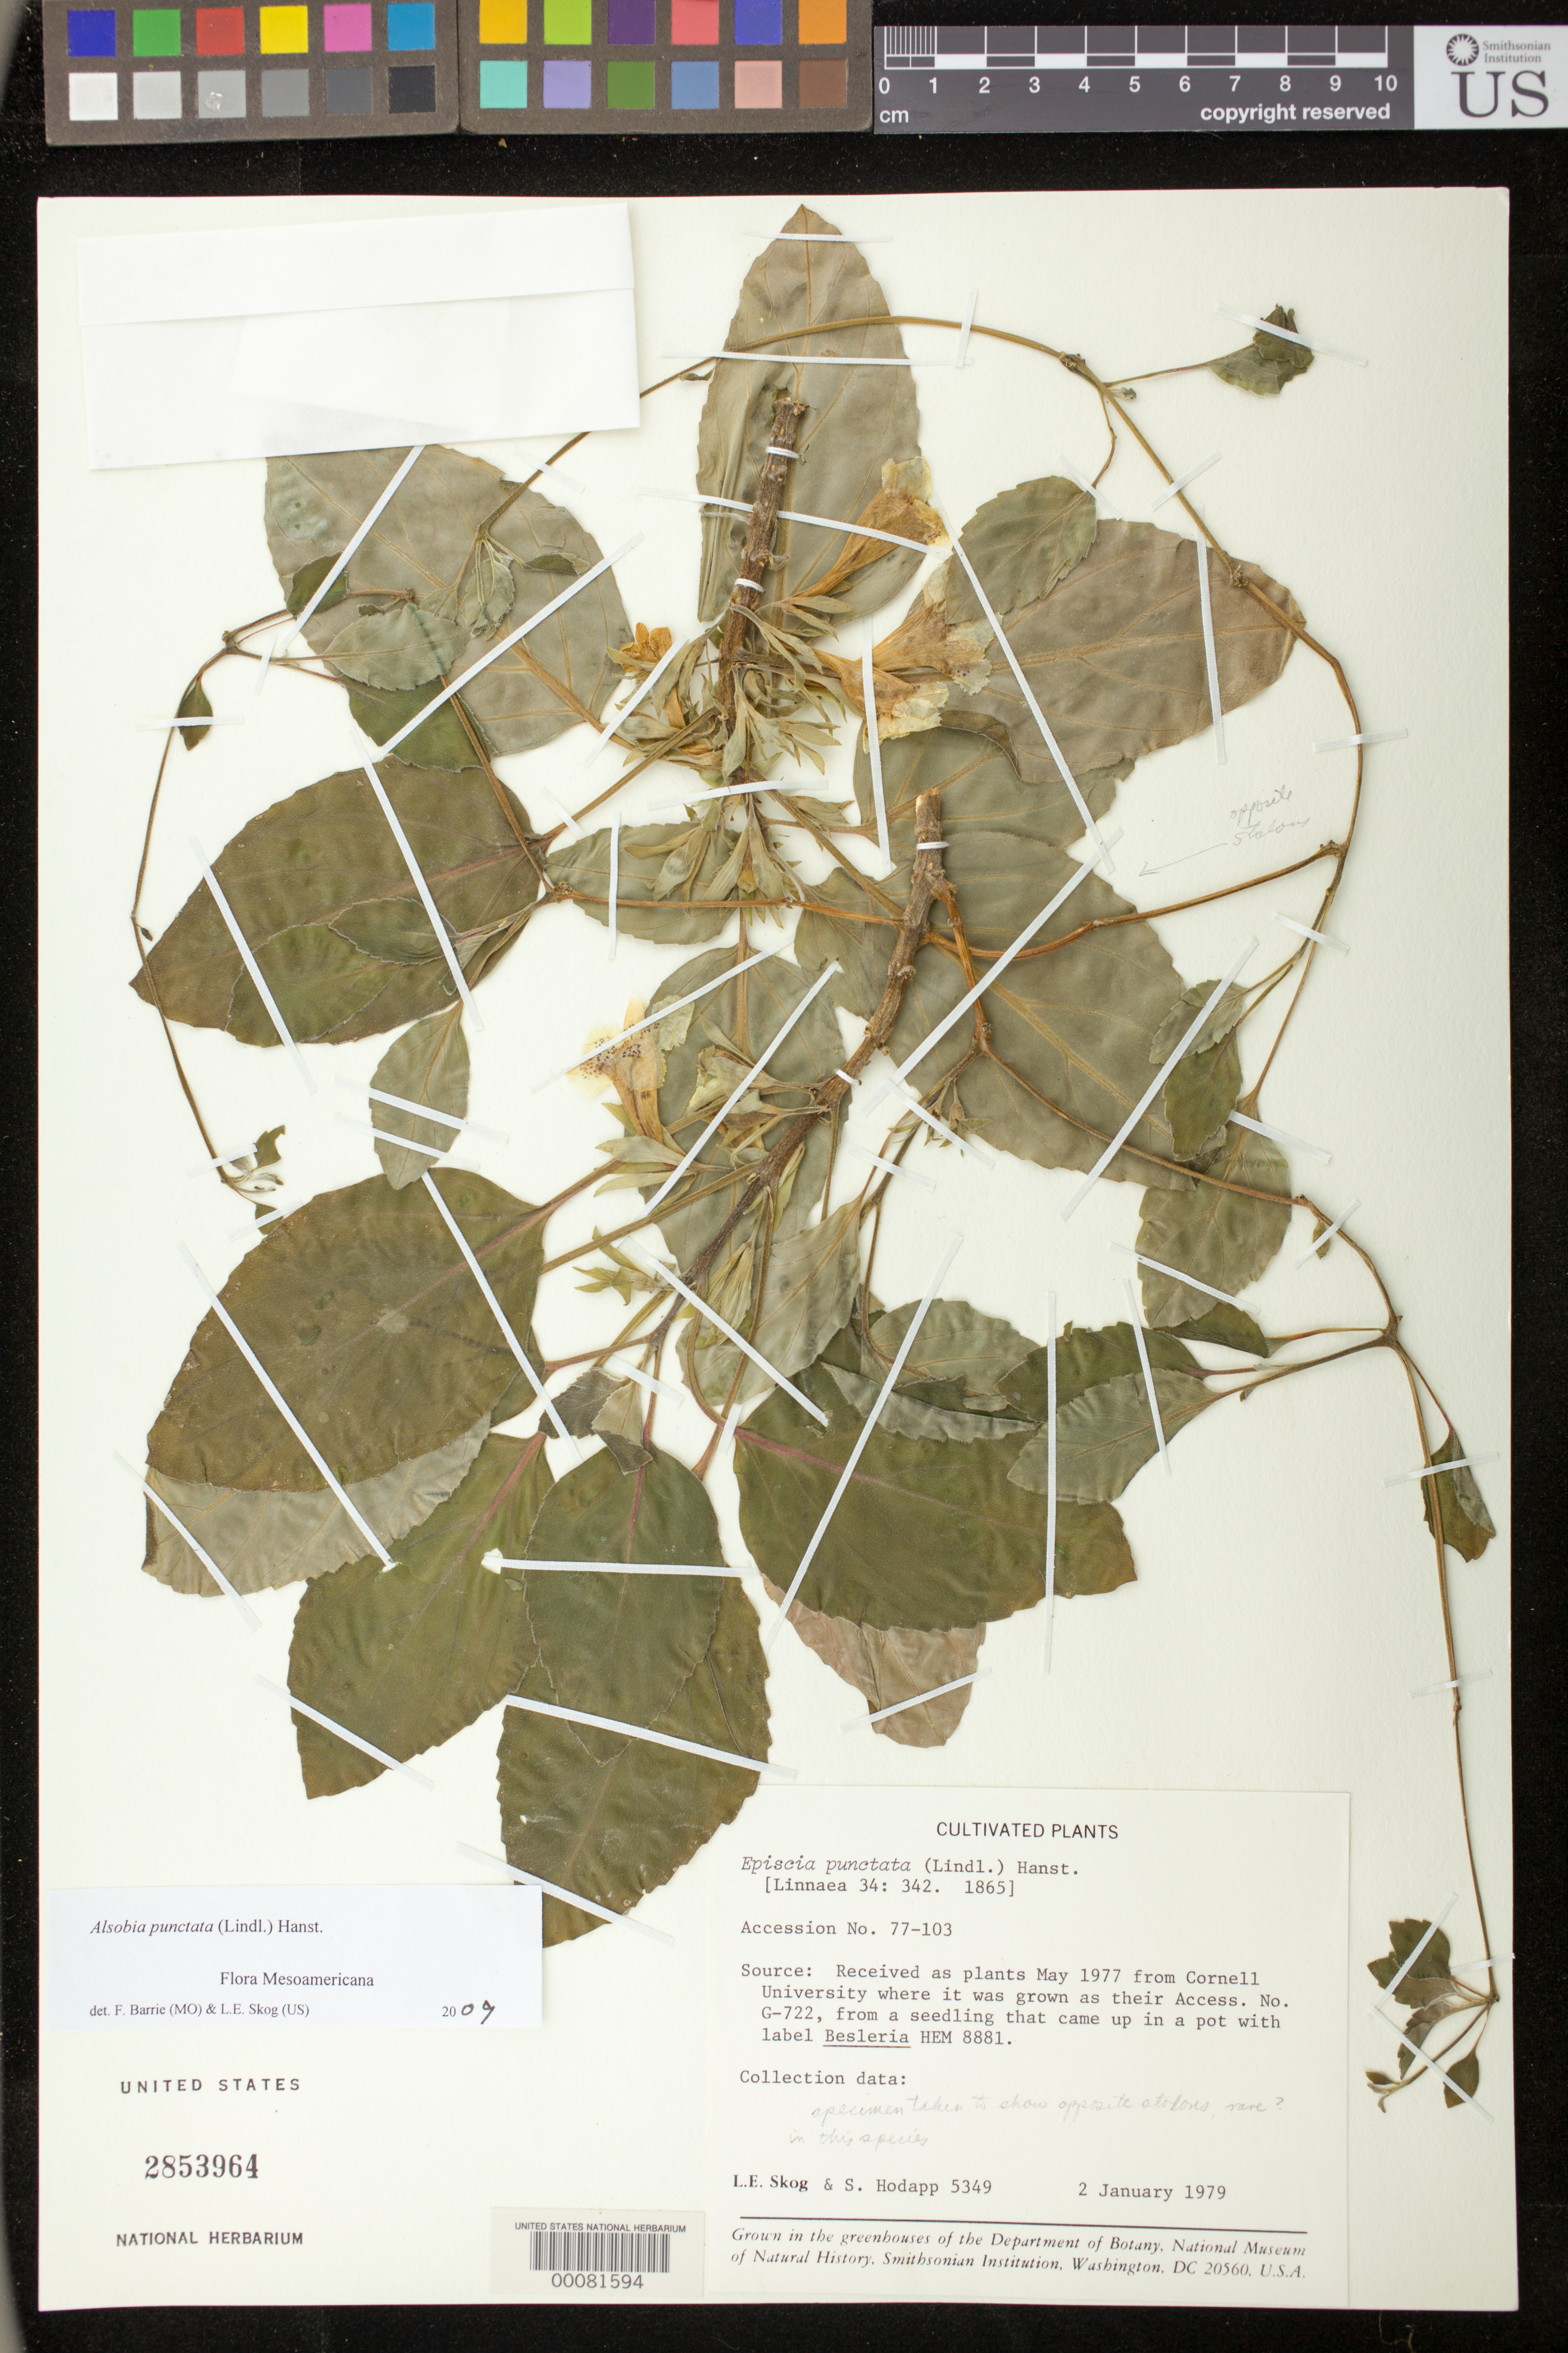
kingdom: Plantae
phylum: Tracheophyta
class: Magnoliopsida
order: Lamiales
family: Gesneriaceae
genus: Alsobia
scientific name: Alsobia punctata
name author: (Lindl.) Hanst.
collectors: L. E. Skog & S. Hodapp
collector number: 5349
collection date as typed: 02 Jan 1979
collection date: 1979-01-02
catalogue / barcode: US 2853964